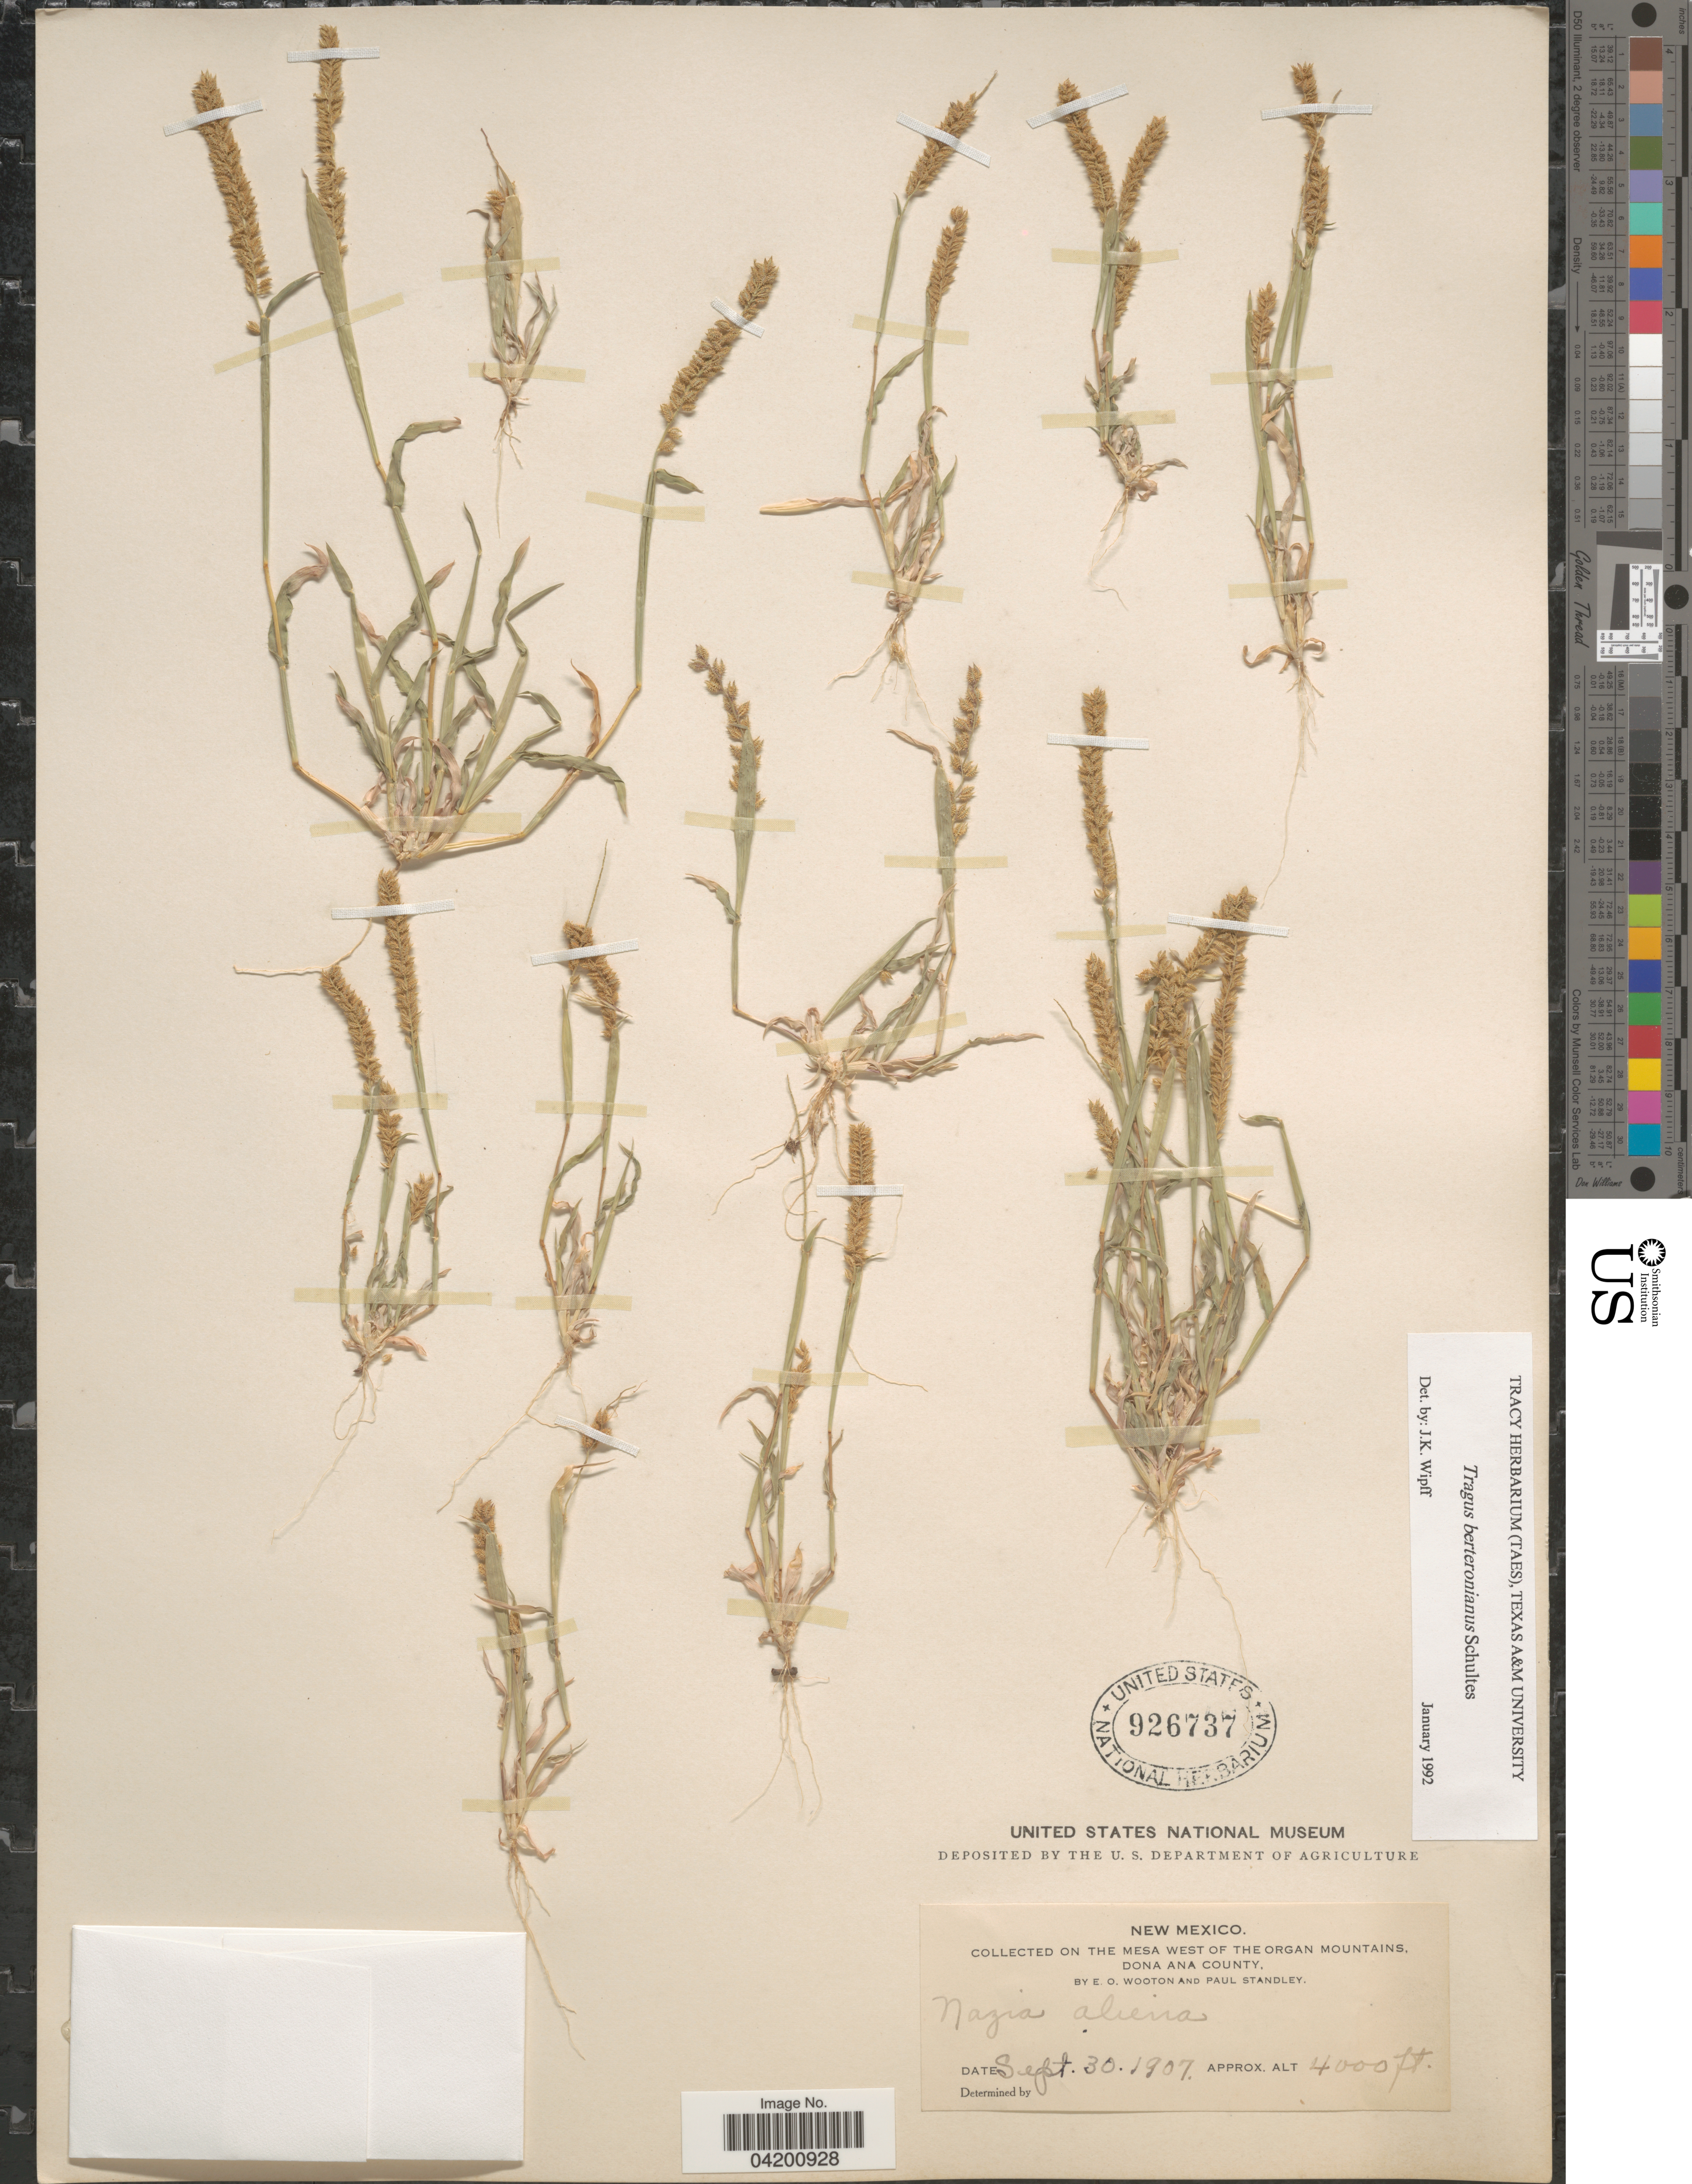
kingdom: Plantae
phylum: Tracheophyta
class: Liliopsida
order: Poales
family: Poaceae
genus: Tragus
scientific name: Tragus berteronianus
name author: Schult.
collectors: E. O. Wooton & P. C. Standley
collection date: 1907-09-30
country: United States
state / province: New Mexico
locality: On the mesa west of the Organ Mountains, Dona Ana County.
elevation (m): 1219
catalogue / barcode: US 926737